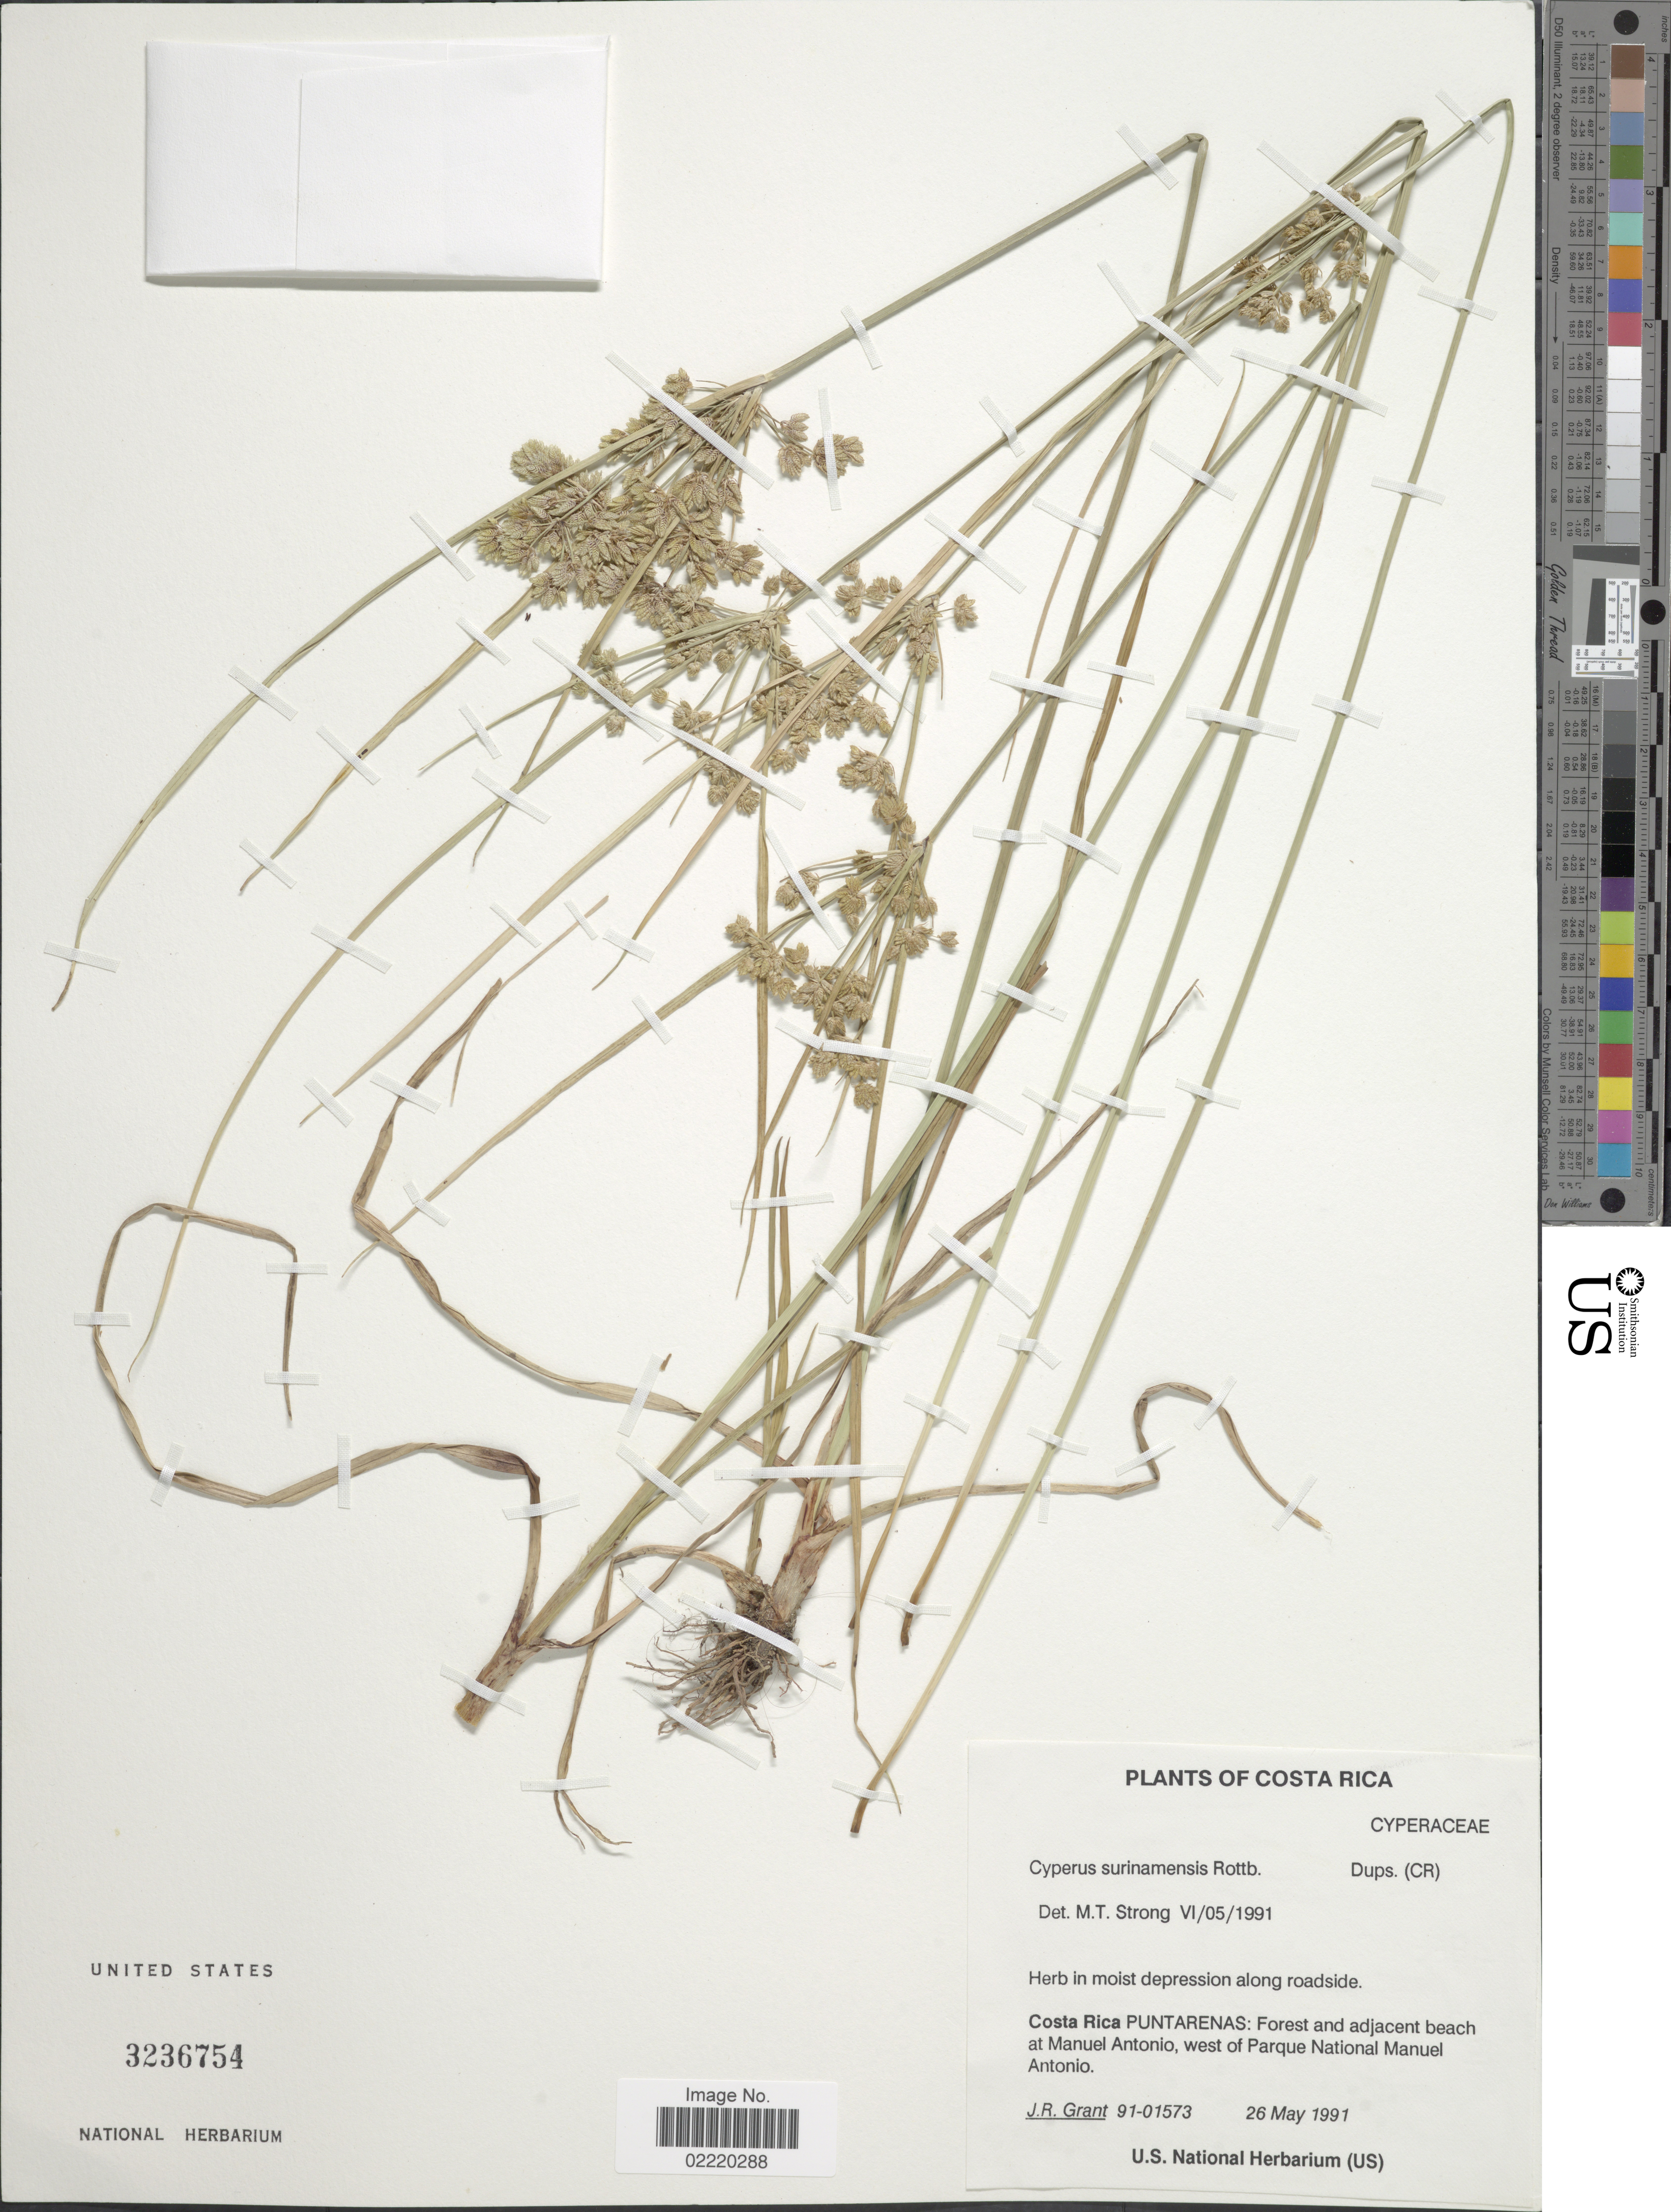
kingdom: Plantae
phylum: Tracheophyta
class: Liliopsida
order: Poales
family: Cyperaceae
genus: Cyperus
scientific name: Cyperus surinamensis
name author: Rottb.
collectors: J. Grant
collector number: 91-01573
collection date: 1991-05-26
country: Costa Rica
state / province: Puntarenas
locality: In moist depression along roadside, forest and adjacent beach at Manuel Antonio, west of Parque National Manuel Antonio.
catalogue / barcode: US 3236754